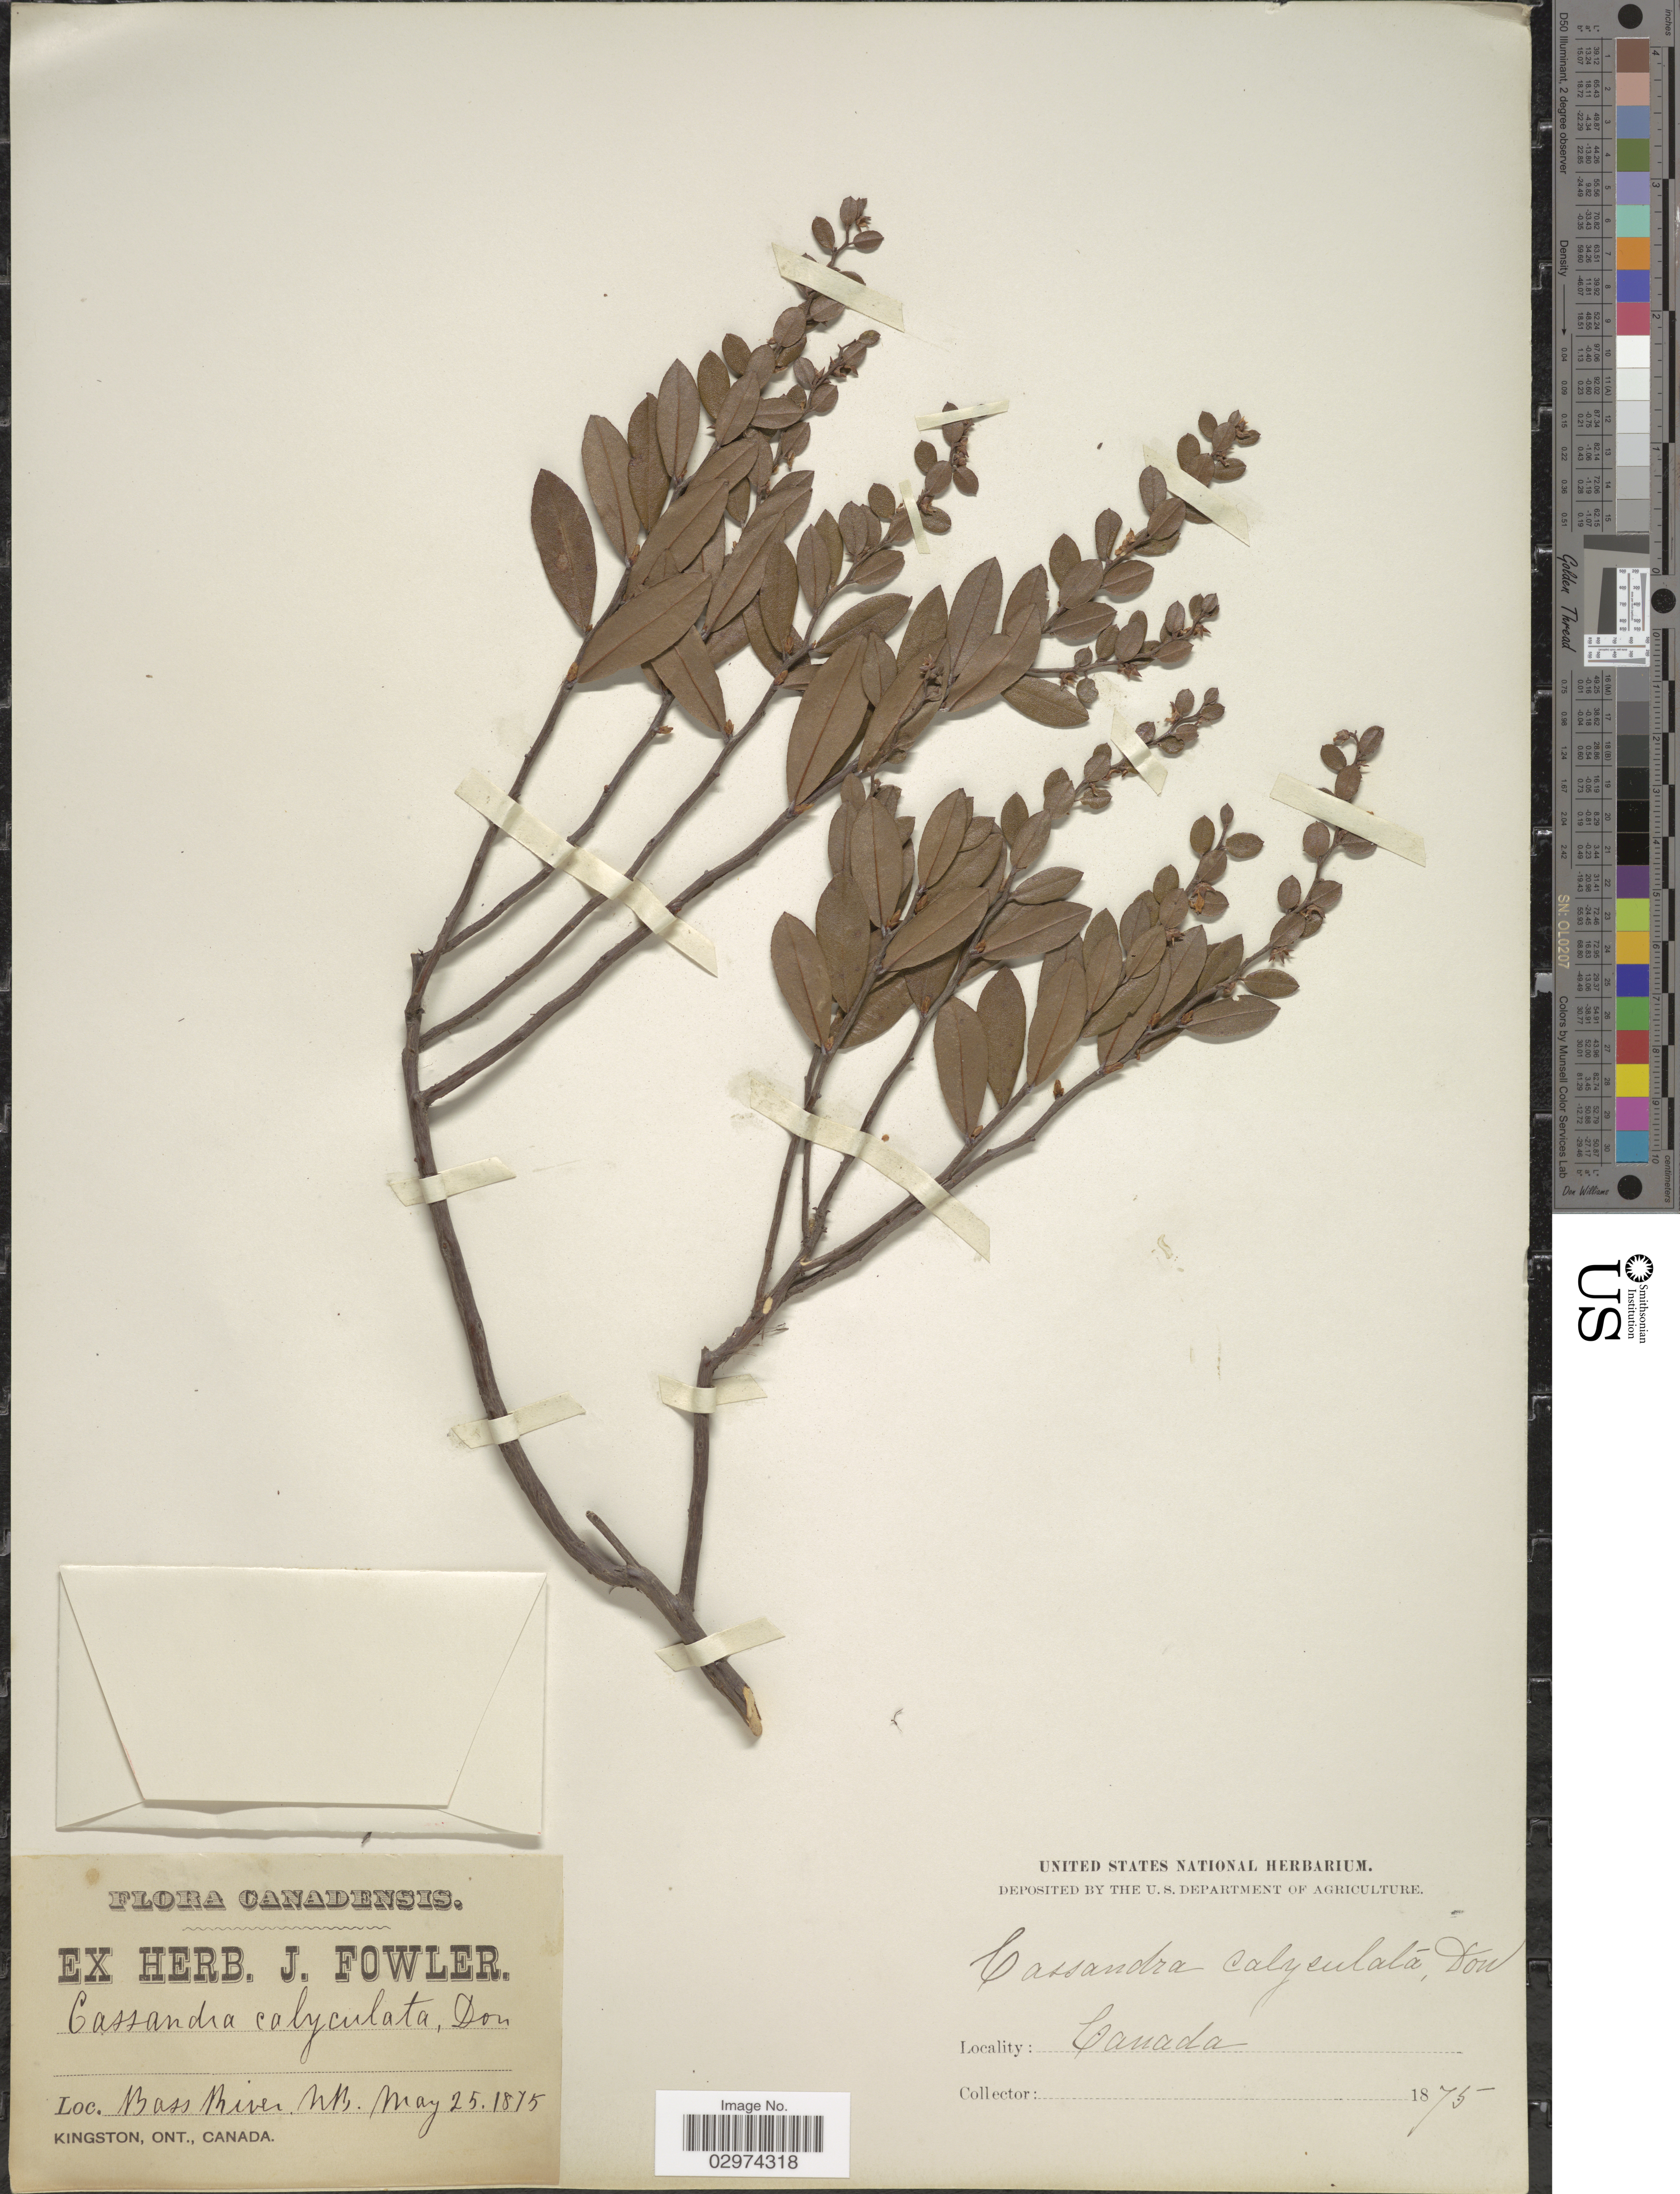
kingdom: Plantae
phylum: Tracheophyta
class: Magnoliopsida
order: Ericales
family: Ericaceae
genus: Chamaedaphne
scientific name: Chamaedaphne calyculata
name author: (L.) Moench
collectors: J. Fowler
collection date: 1875-05-25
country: Canada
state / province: New Brunswick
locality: Bass River. NB.